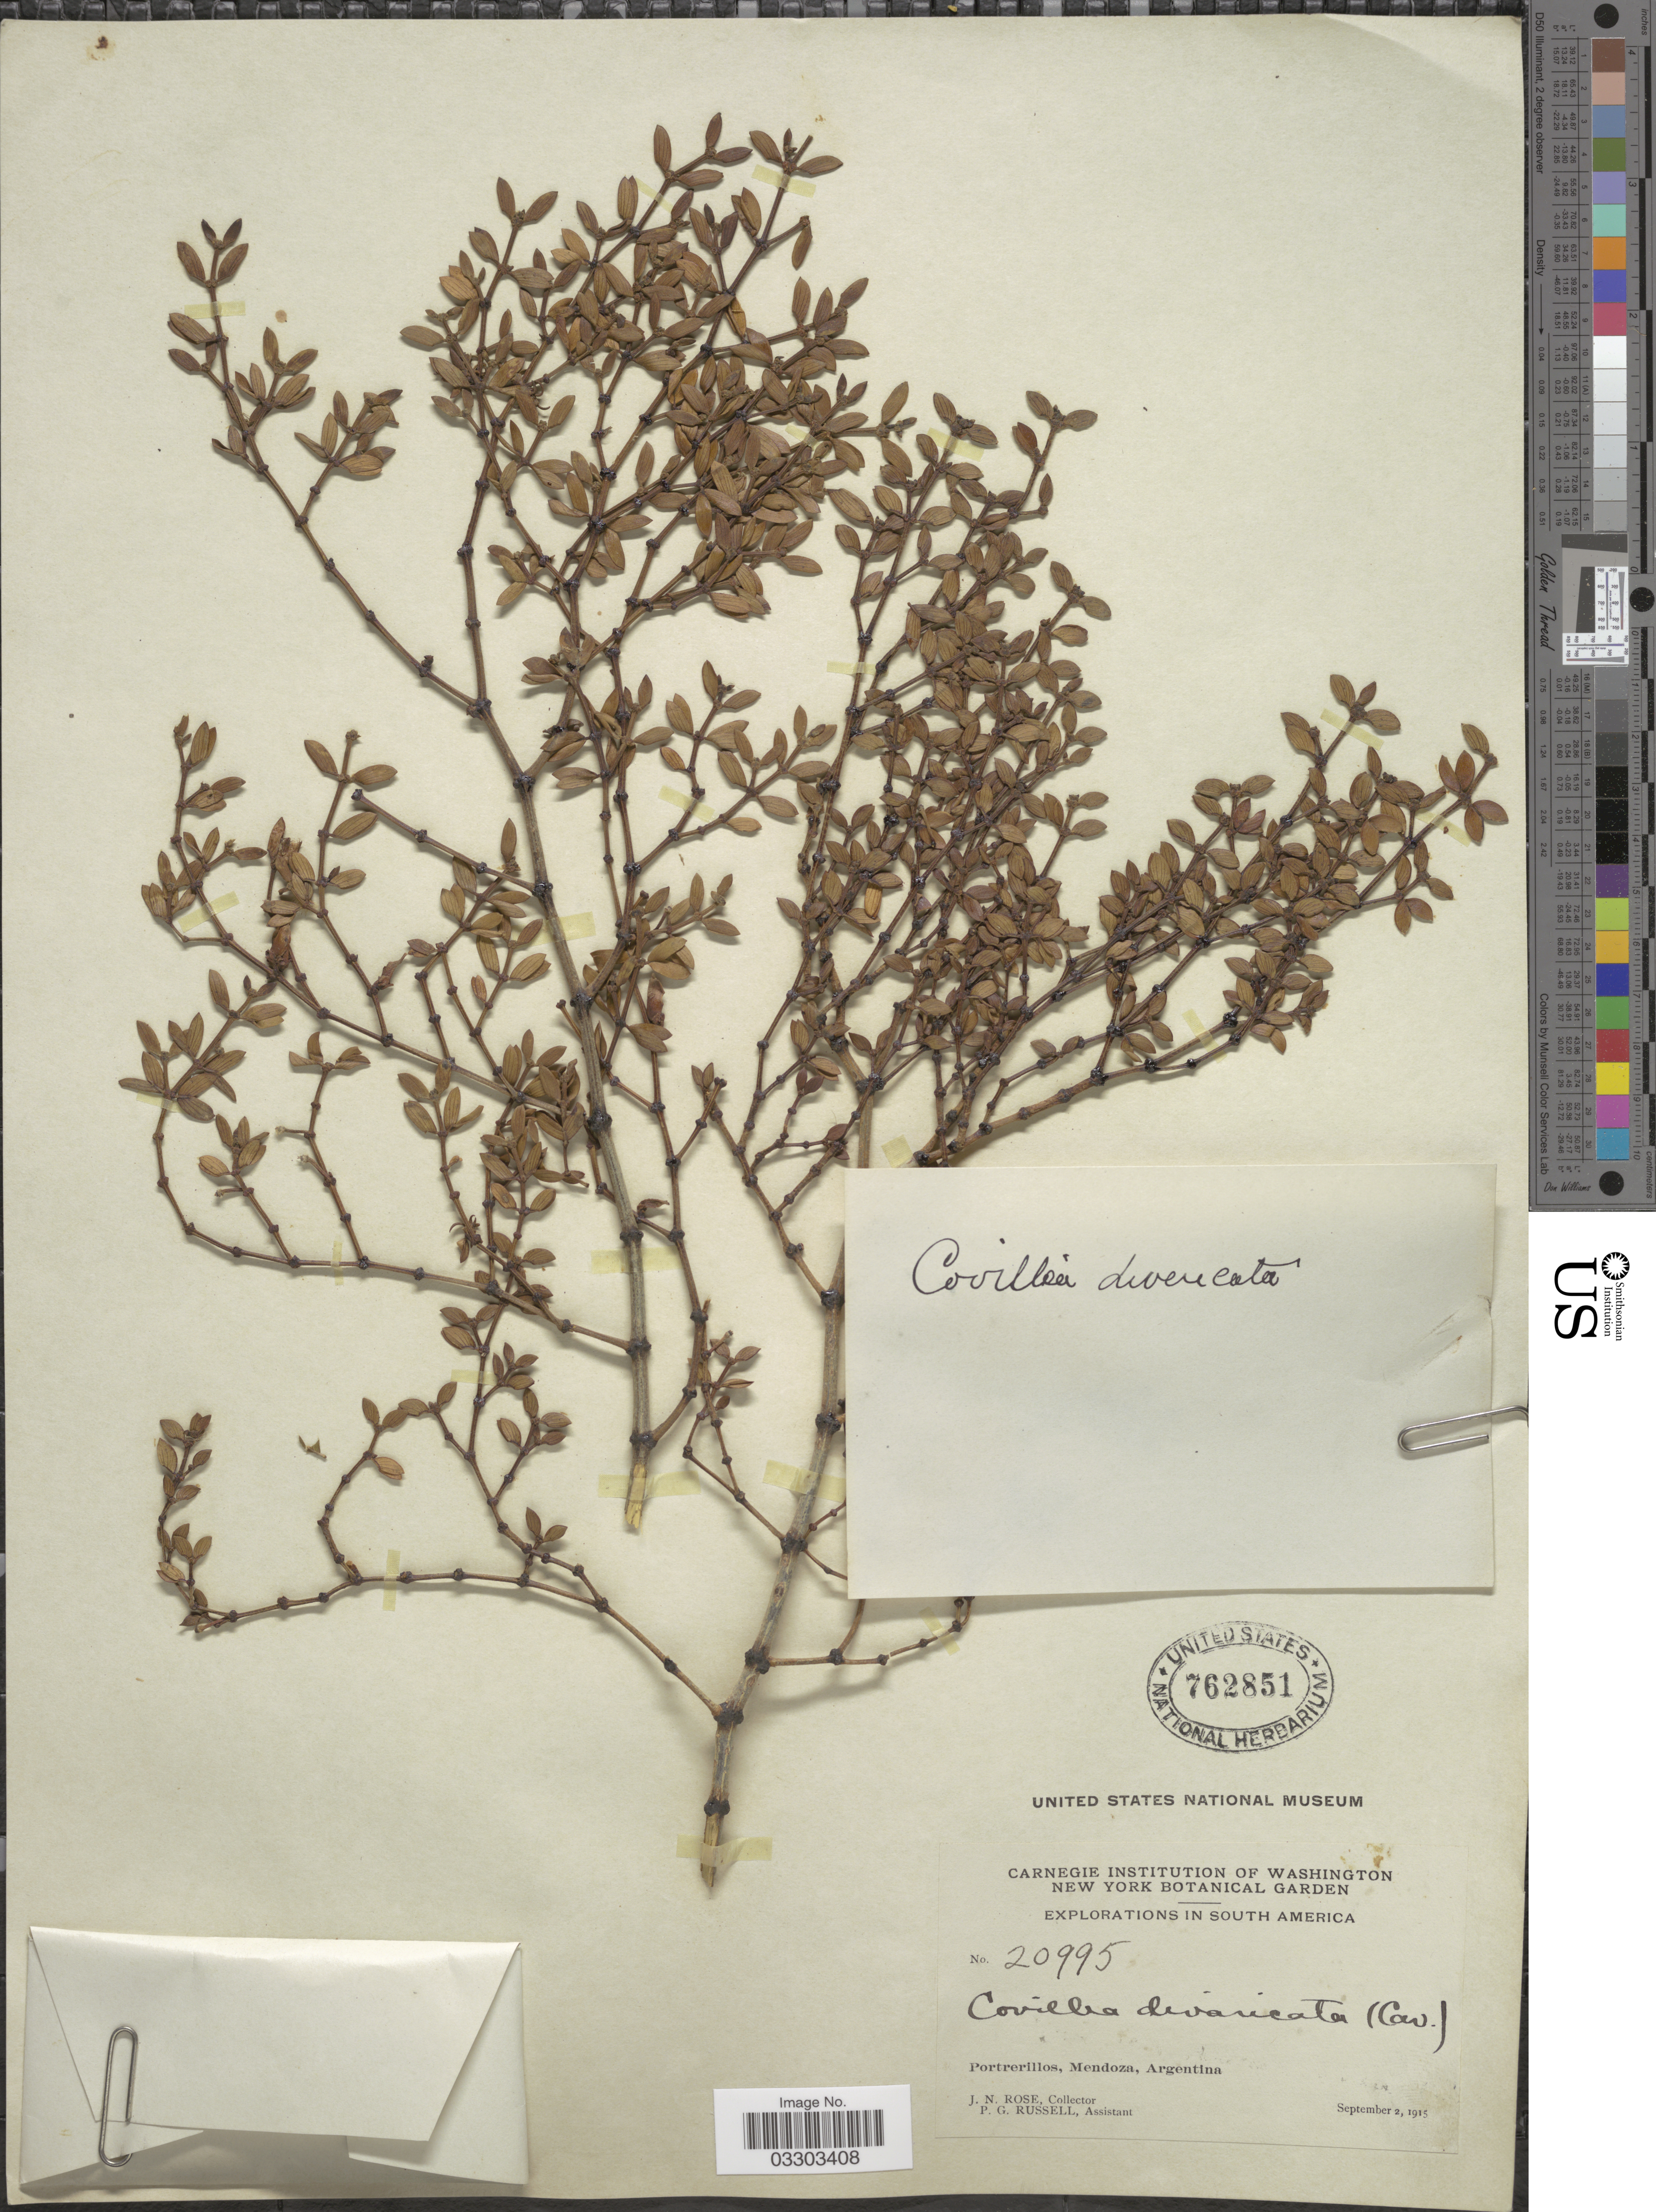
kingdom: Plantae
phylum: Tracheophyta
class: Magnoliopsida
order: Zygophyllales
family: Zygophyllaceae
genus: Larrea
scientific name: Larrea divaricata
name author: Cav.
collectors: J. N. Rose & P. G. Russell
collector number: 20995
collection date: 1915-09-02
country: Argentina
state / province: Mendoza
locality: Portrerillos.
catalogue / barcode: US 762851